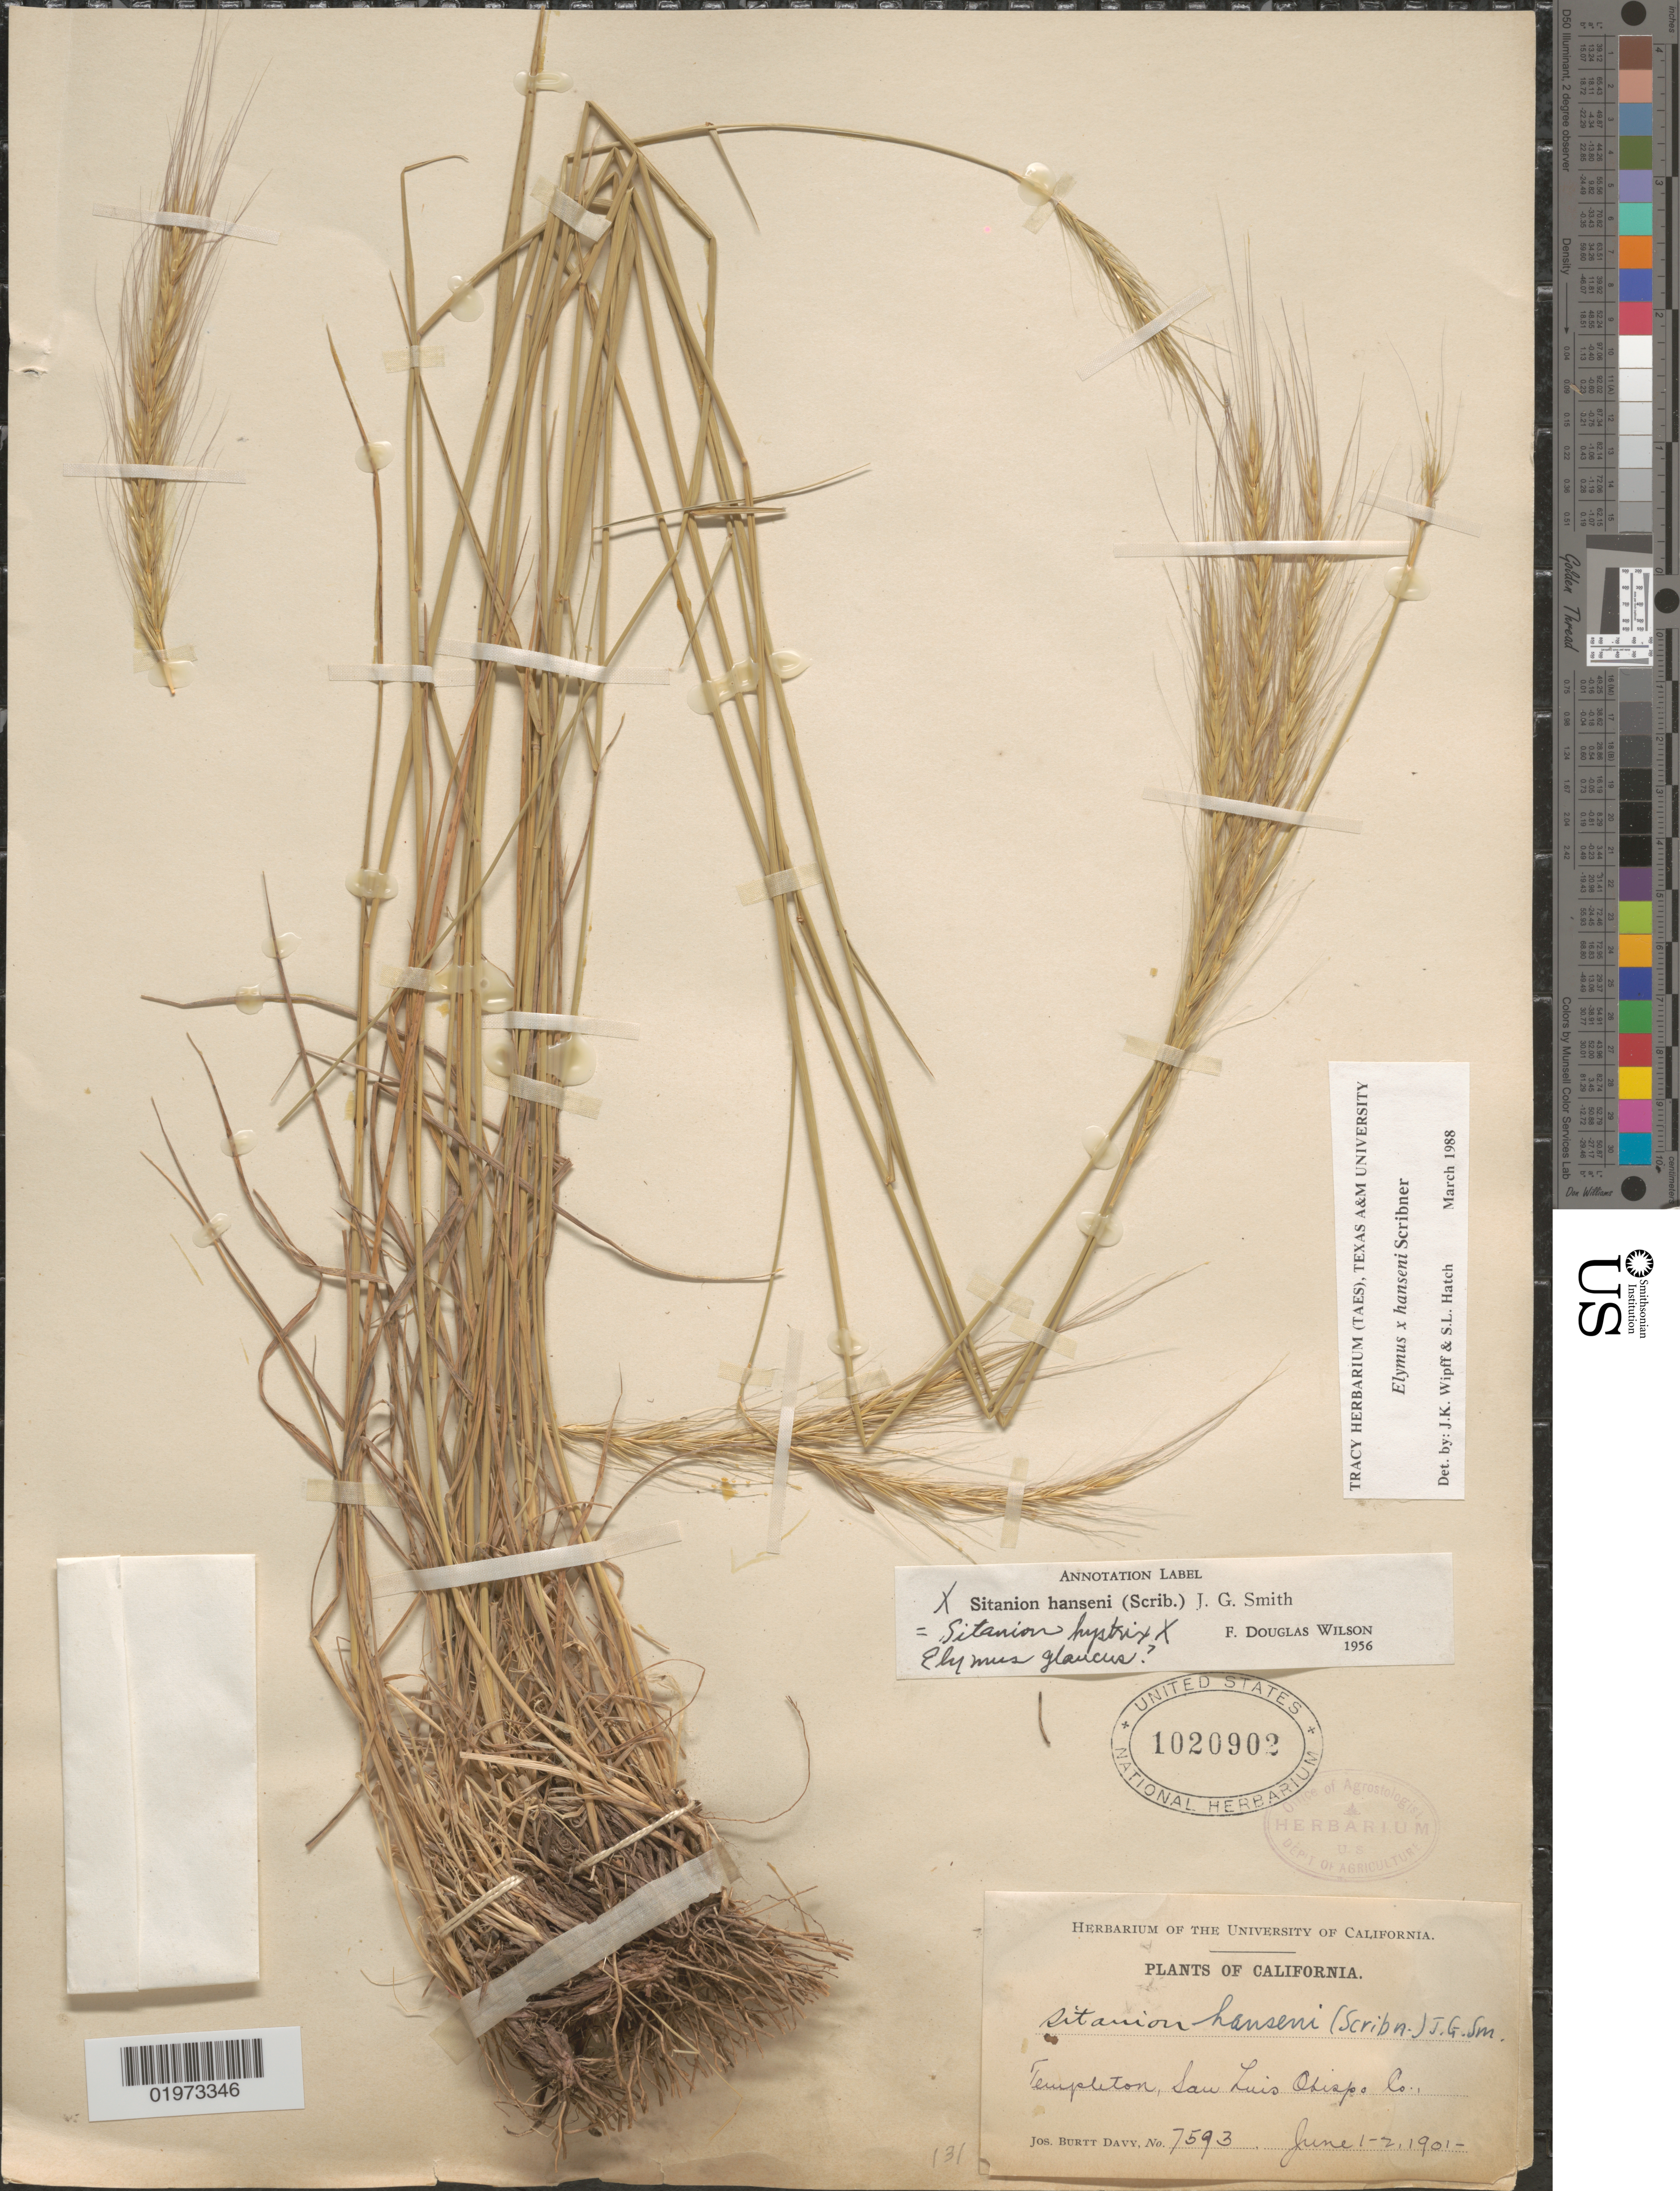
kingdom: Plantae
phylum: Tracheophyta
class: Liliopsida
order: Poales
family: Poaceae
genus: Elymus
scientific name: Elymus x hansenii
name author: Scribn.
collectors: J. Burtt Davy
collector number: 7593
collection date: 1901-06-01/1901-06-02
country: United States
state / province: California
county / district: San Luis Obispo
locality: Templeton, San Luis Obispo Co.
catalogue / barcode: US 1020902